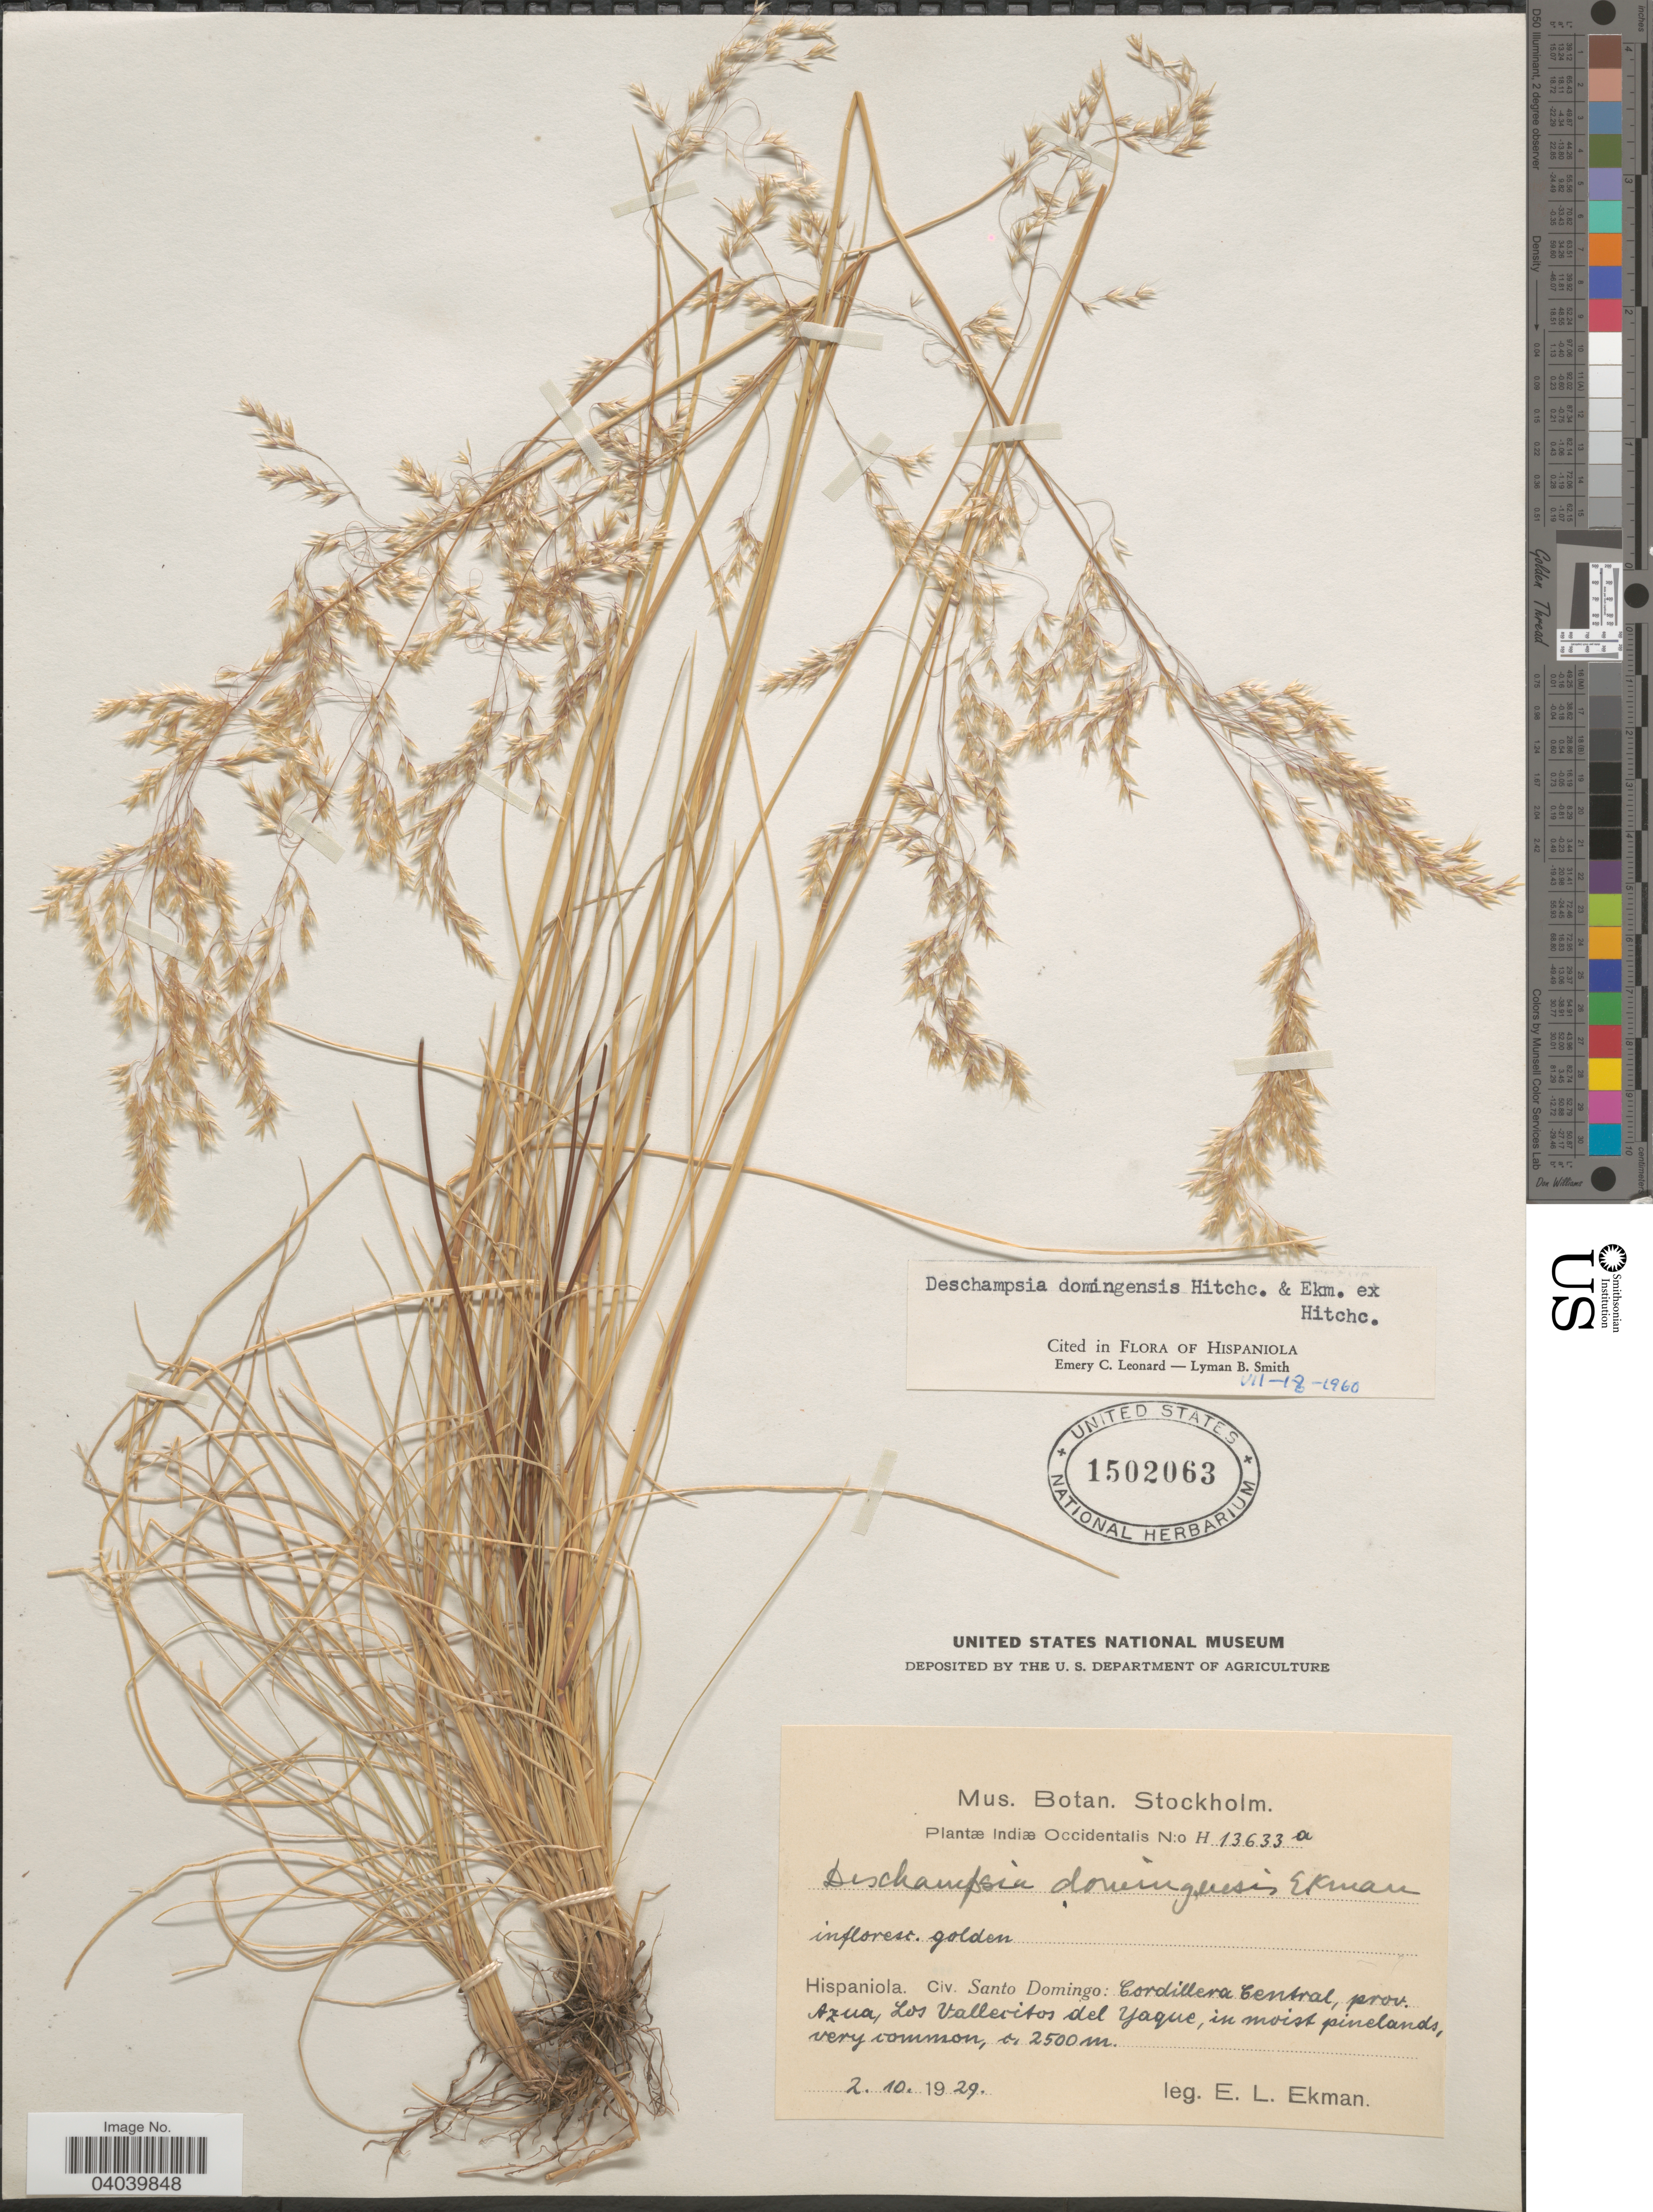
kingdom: Plantae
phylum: Tracheophyta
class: Liliopsida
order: Poales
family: Poaceae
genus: Deschampsia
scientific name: Deschampsia domingensis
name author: Hitchc. & Ekman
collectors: E. L. Ekman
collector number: H13633a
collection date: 1929-10-02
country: Dominican Republic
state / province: Azua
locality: Indiæ Occidentalis. Hispaniola. Civ. Santo Domingo: Cordillera Central, Los Valleritos del Yaque.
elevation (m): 2500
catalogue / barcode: US 1502063